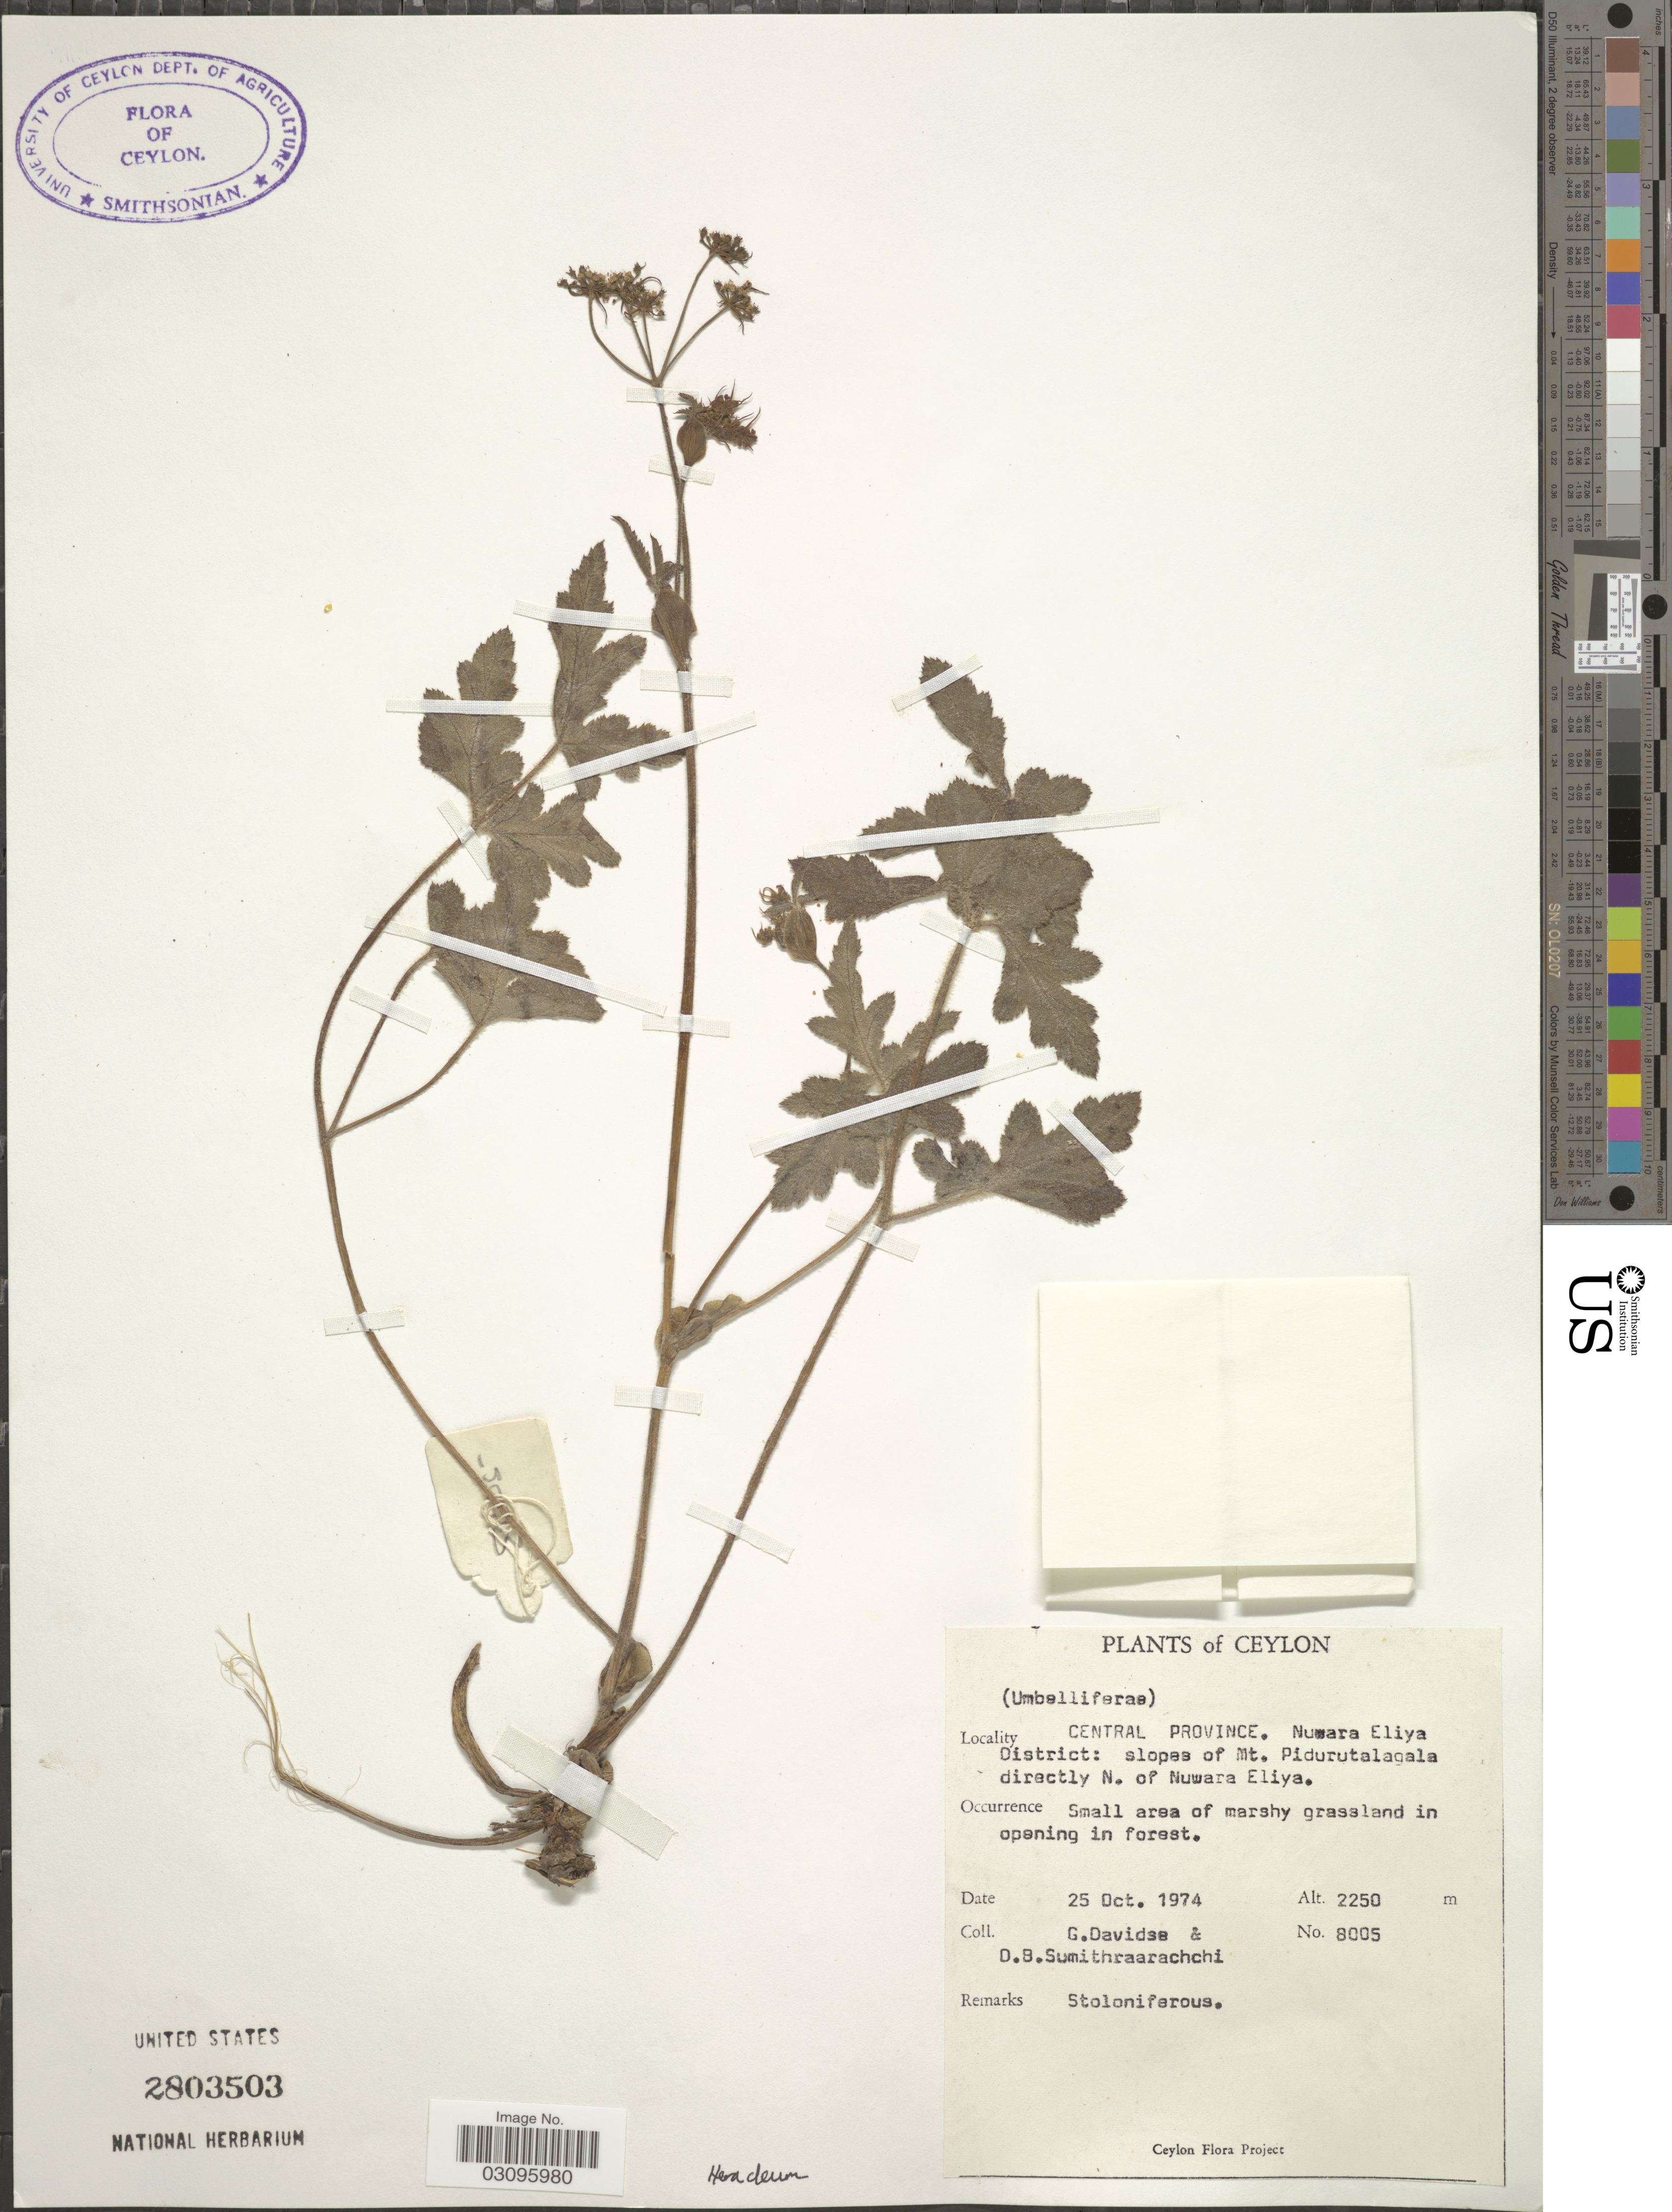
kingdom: Plantae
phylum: Tracheophyta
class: Magnoliopsida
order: Apiales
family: Apiaceae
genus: Heracleum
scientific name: Heracleum sp.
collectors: G. Davidse & D. B. Sumithraarachchi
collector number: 8005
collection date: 1974-10-25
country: Sri Lanka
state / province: Central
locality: Ceylon. Nuwara Eliya District: slopes of Mt. Pidurutalagala directly N. of Nuwara Eliya.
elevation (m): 2250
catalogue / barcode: US 2803503